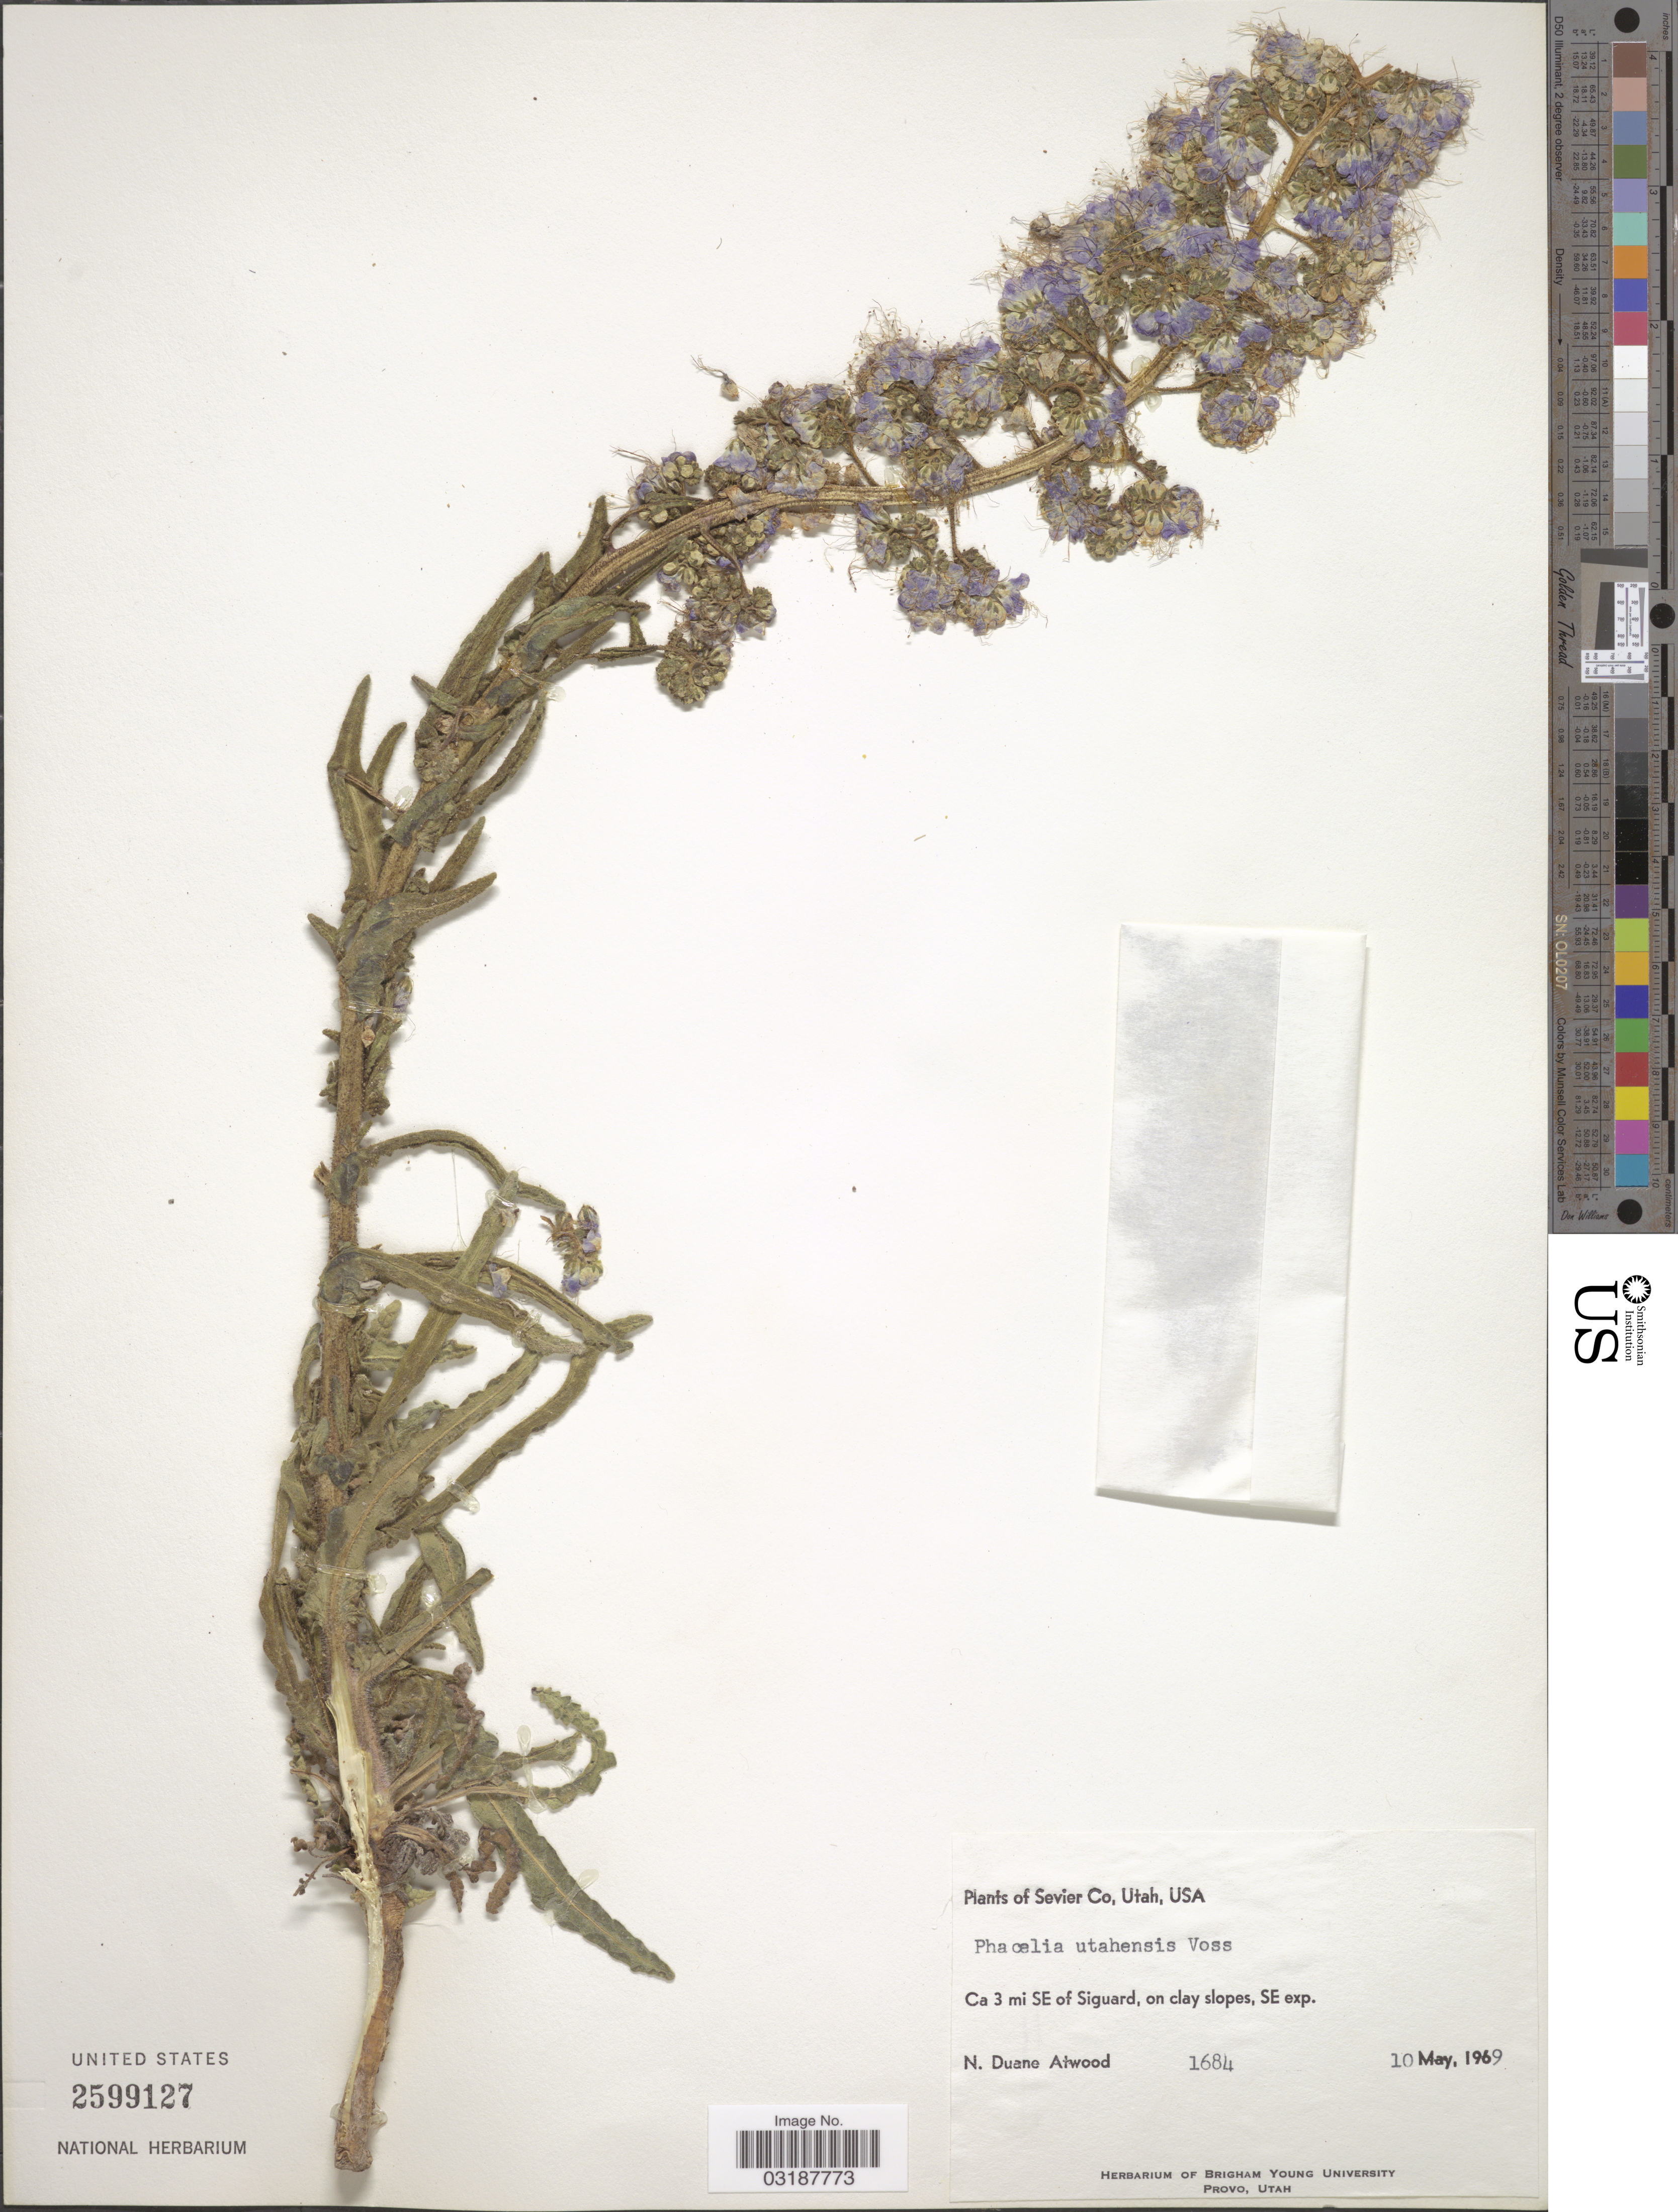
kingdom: Plantae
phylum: Tracheophyta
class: Magnoliopsida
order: Boraginales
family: Hydrophyllaceae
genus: Phacelia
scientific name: Phacelia utahensis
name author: J.W. Voss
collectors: N. Atwood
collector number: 1684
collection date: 1969-05-10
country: United States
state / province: Utah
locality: Sevier Co., Utah, Ca 3 mi SE of Siguard, on clay slopes, SE exp.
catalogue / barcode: US 2599127